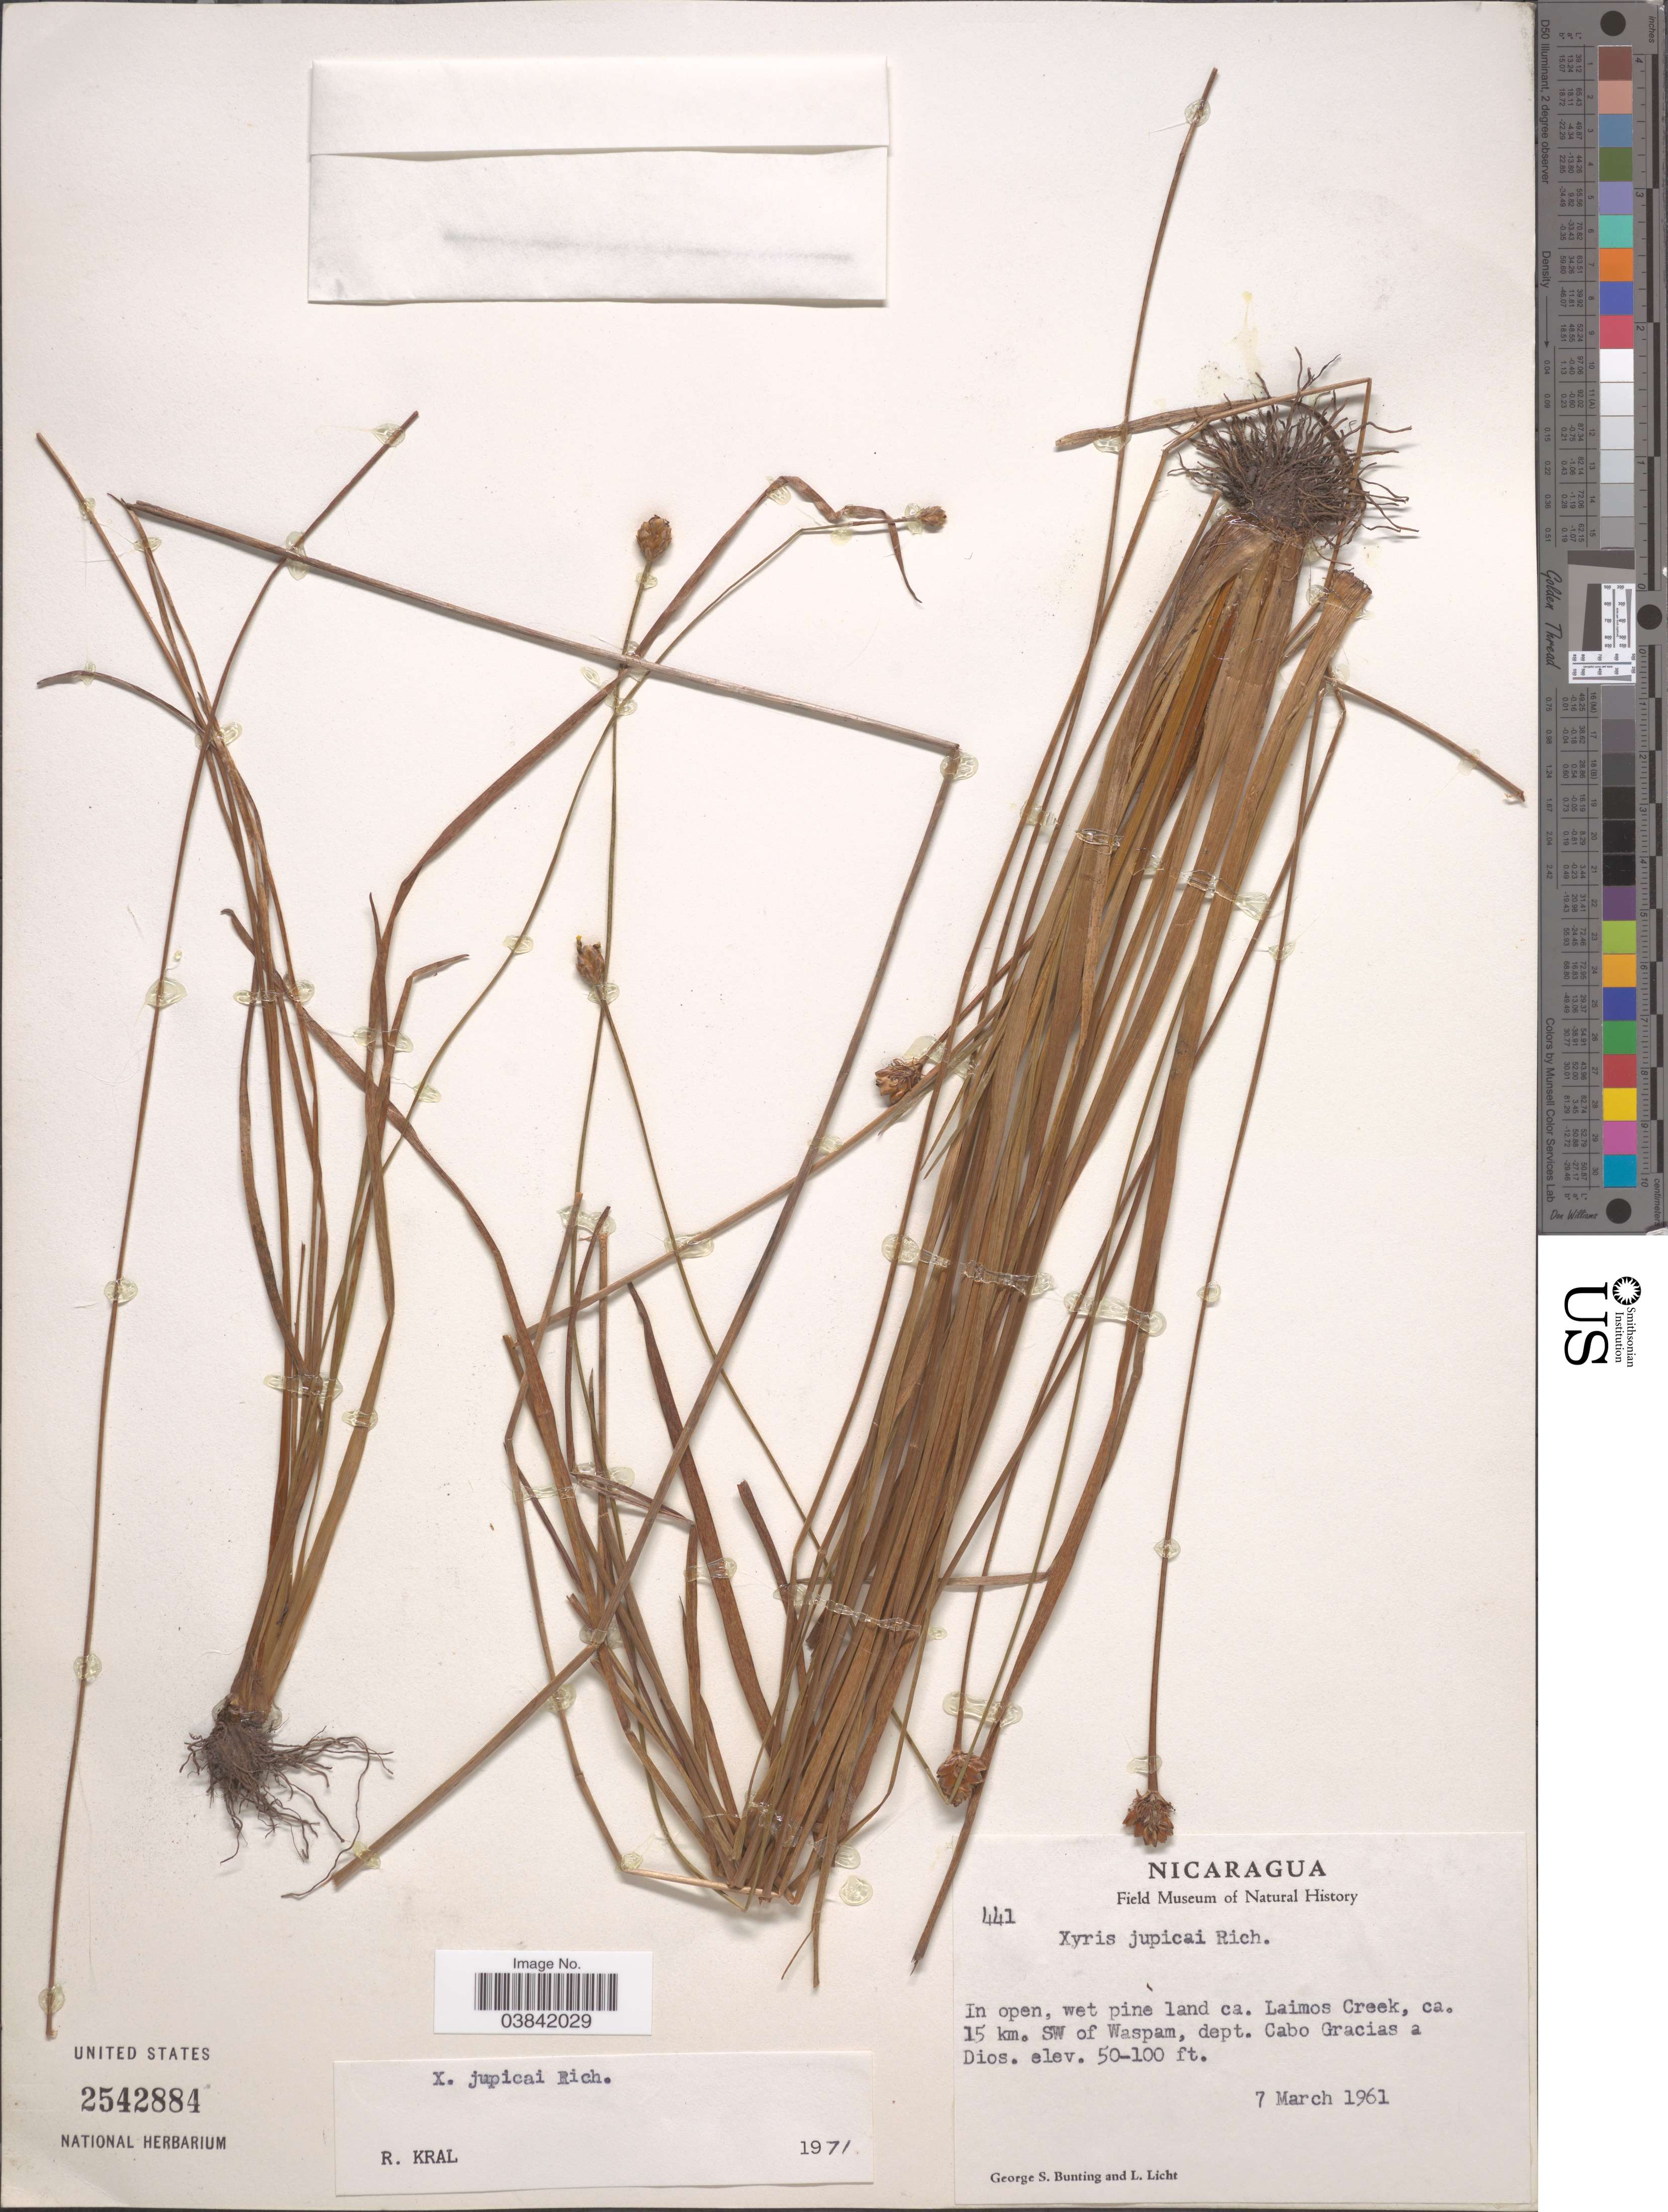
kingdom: Plantae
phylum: Tracheophyta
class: Liliopsida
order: Poales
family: Xyridaceae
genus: Xyris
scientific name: Xyris jupicai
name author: Rich.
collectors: G. S. Bunting & L. Licht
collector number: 441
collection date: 1961-03-07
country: Nicaragua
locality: In open, wet pine land ca. Laimos Creek, ca. 15 km. SW of Waspam, dept. Cabo Gracias a Dios.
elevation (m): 15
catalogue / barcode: US 2542884